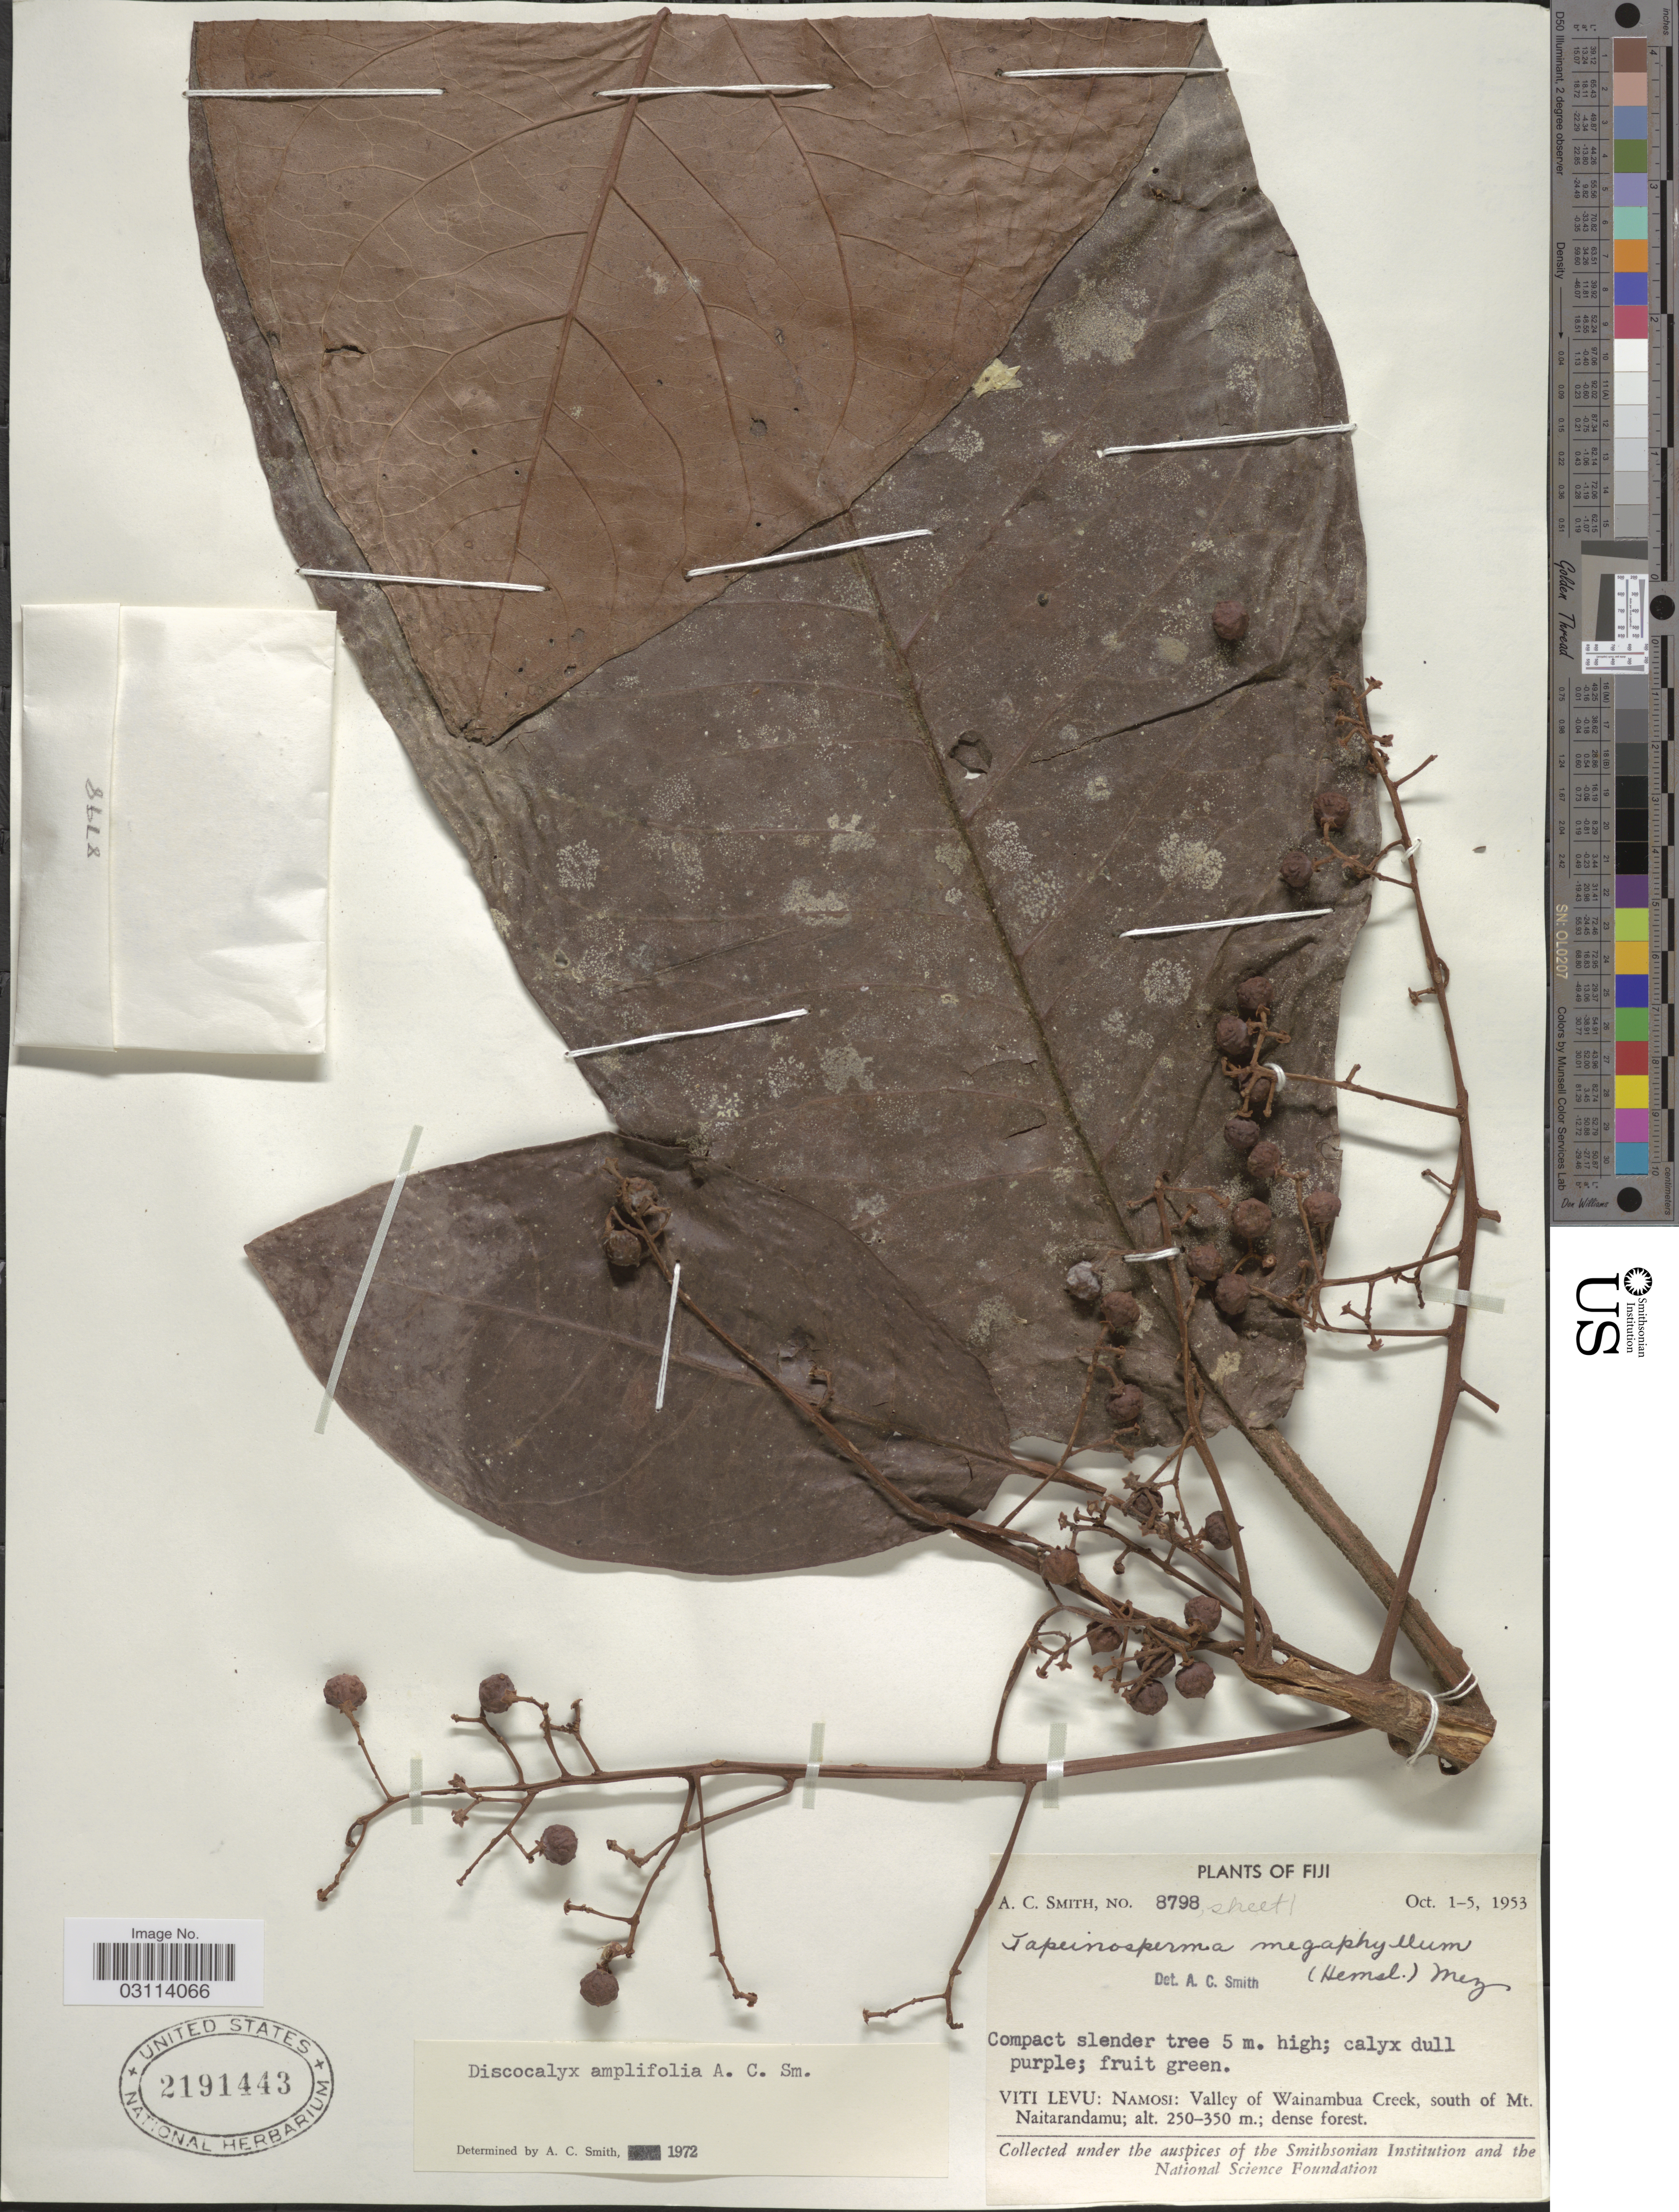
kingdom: Plantae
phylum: Tracheophyta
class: Magnoliopsida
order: Ericales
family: Primulaceae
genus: Discocalyx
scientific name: Discocalyx amplifolia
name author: A.C. Sm.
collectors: A. C. Smith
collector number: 8798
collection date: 1953-10-01/1953-10-05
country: Fiji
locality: Viti Levu: Namosi: Valley of Wainambua Creek, south of Mt. Naitarandamu.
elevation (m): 250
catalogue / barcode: US 2191443